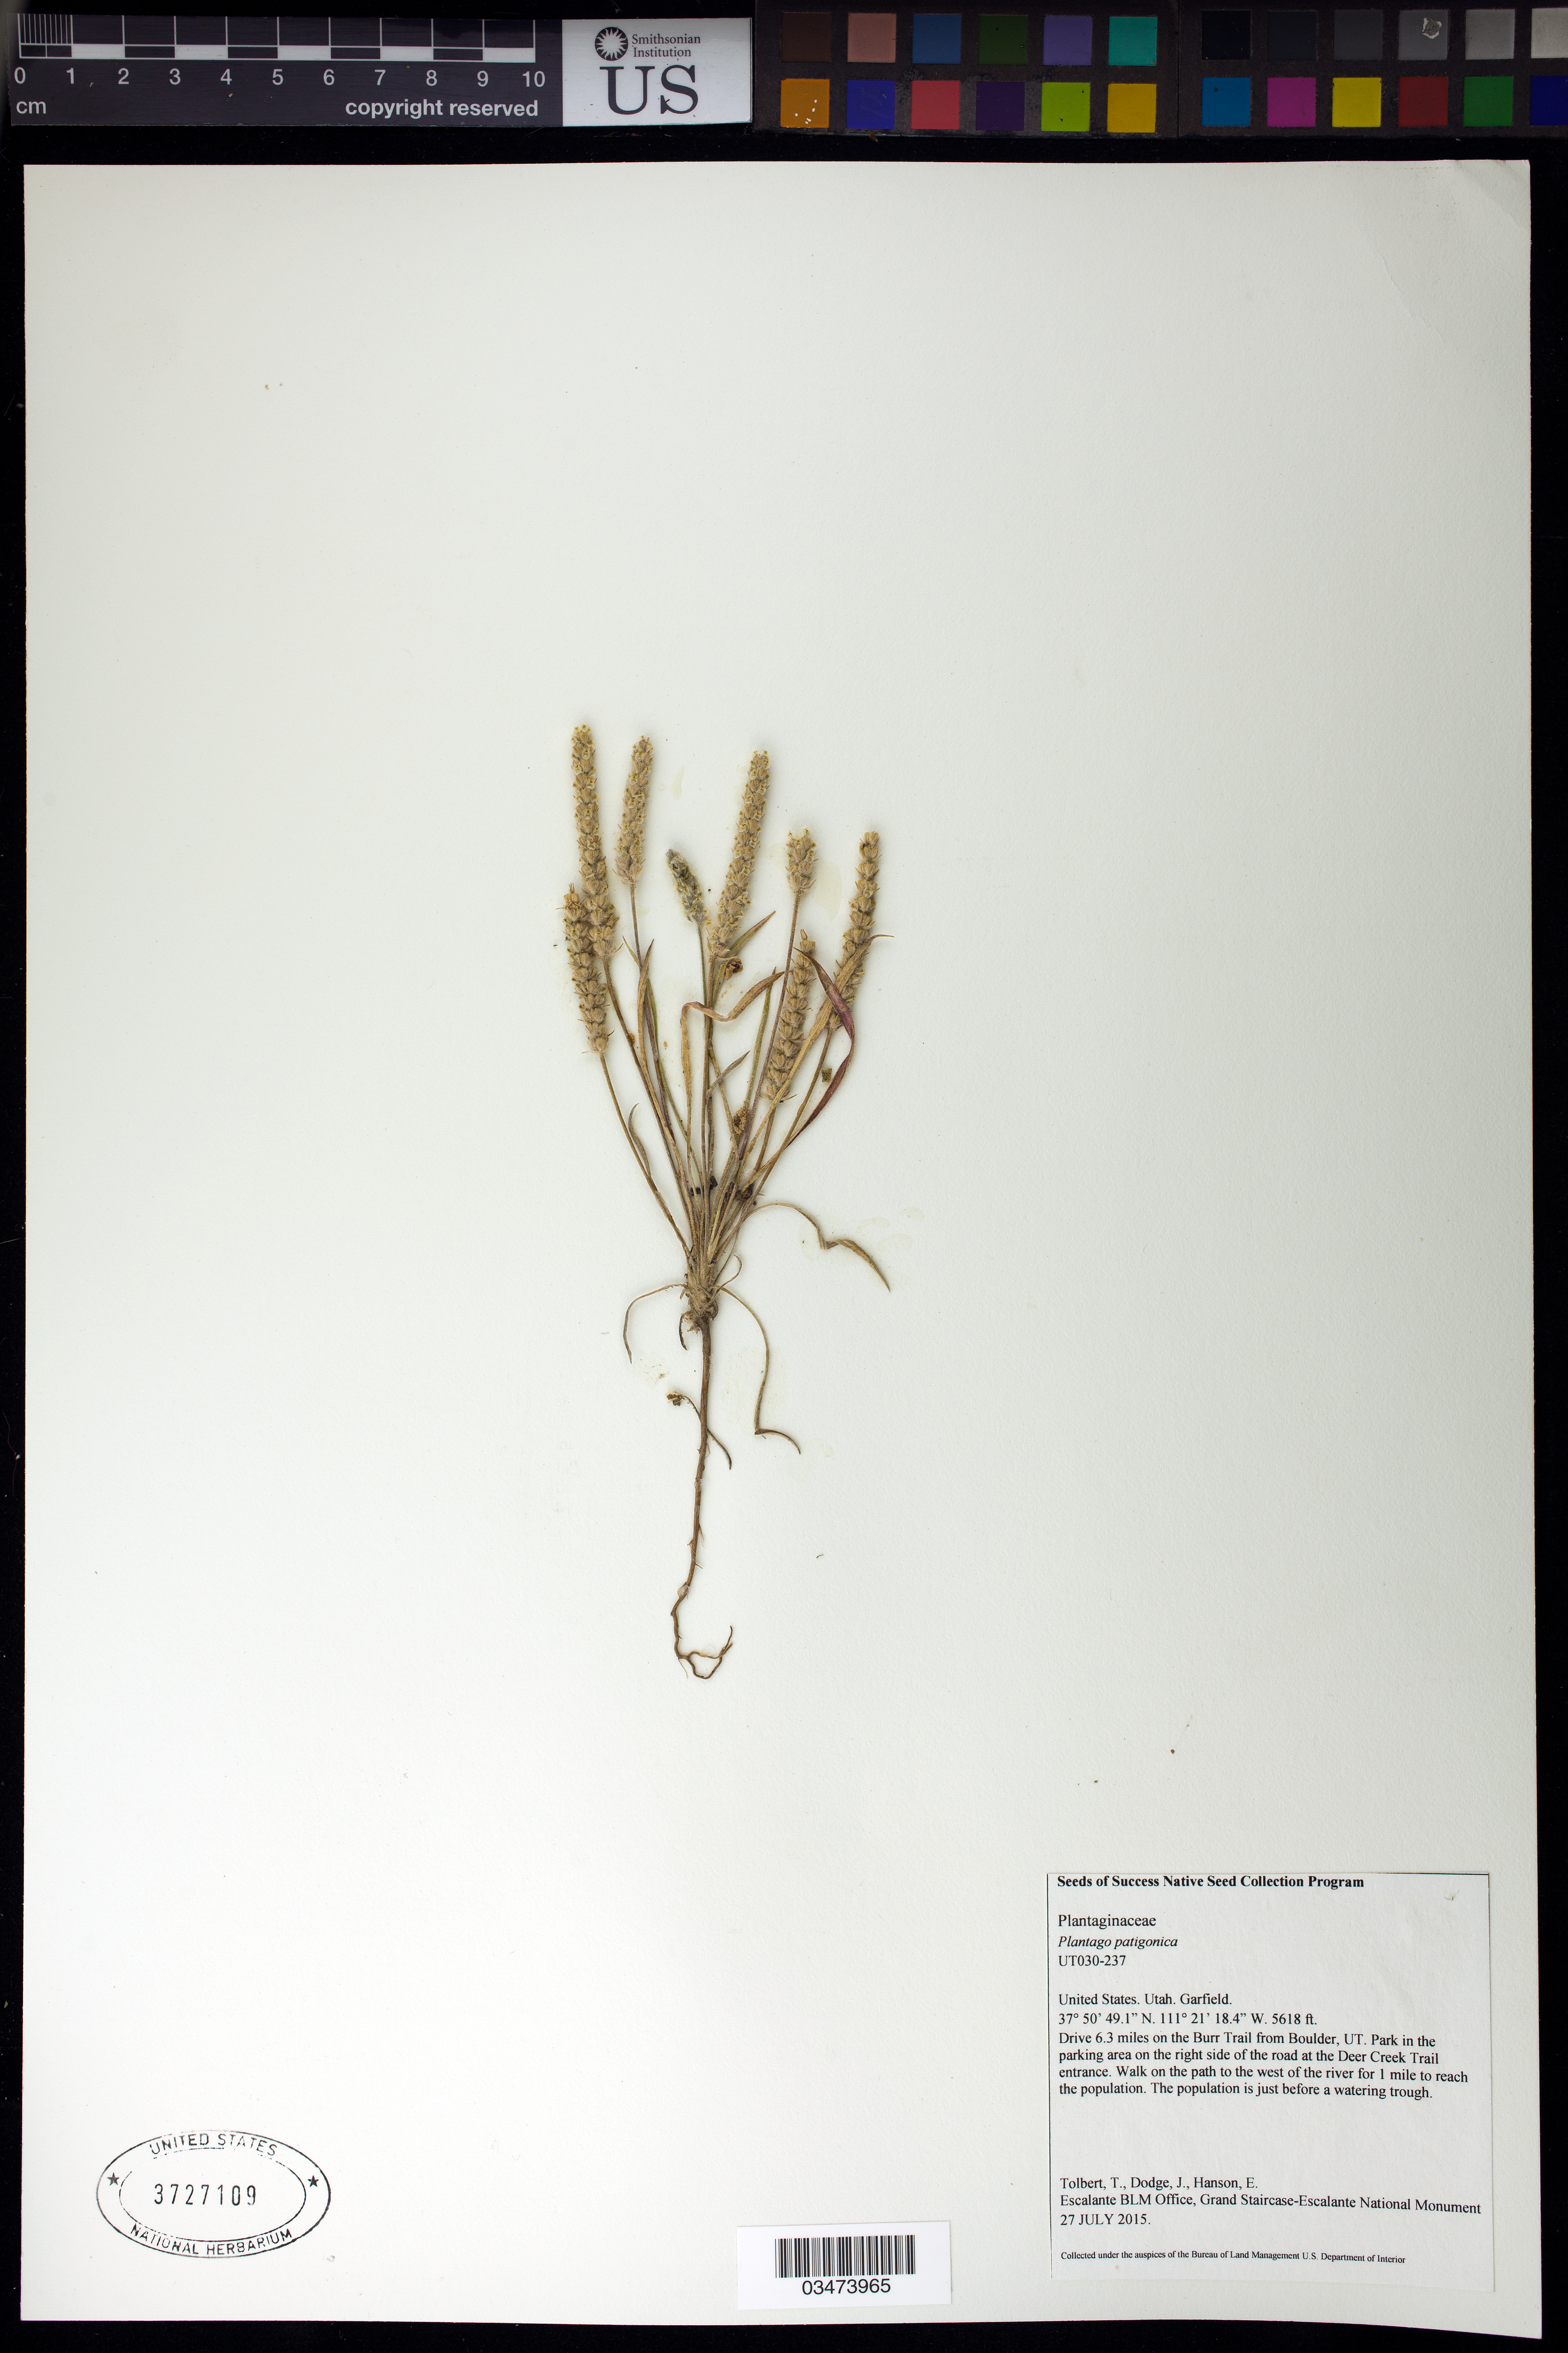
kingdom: Plantae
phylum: Tracheophyta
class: Magnoliopsida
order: Lamiales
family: Plantaginaceae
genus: Plantago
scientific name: Plantago patagonica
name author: Jacq.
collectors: T. Tolbert, J. Dodge & E. Hanson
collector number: UT030-237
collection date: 2015-06-27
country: United States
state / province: Utah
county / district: Garfield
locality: From Boulder 6.3 miles on the Burr Trail, right side of the road at the Deer Creek Trail.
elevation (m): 1712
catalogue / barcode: US 3727109